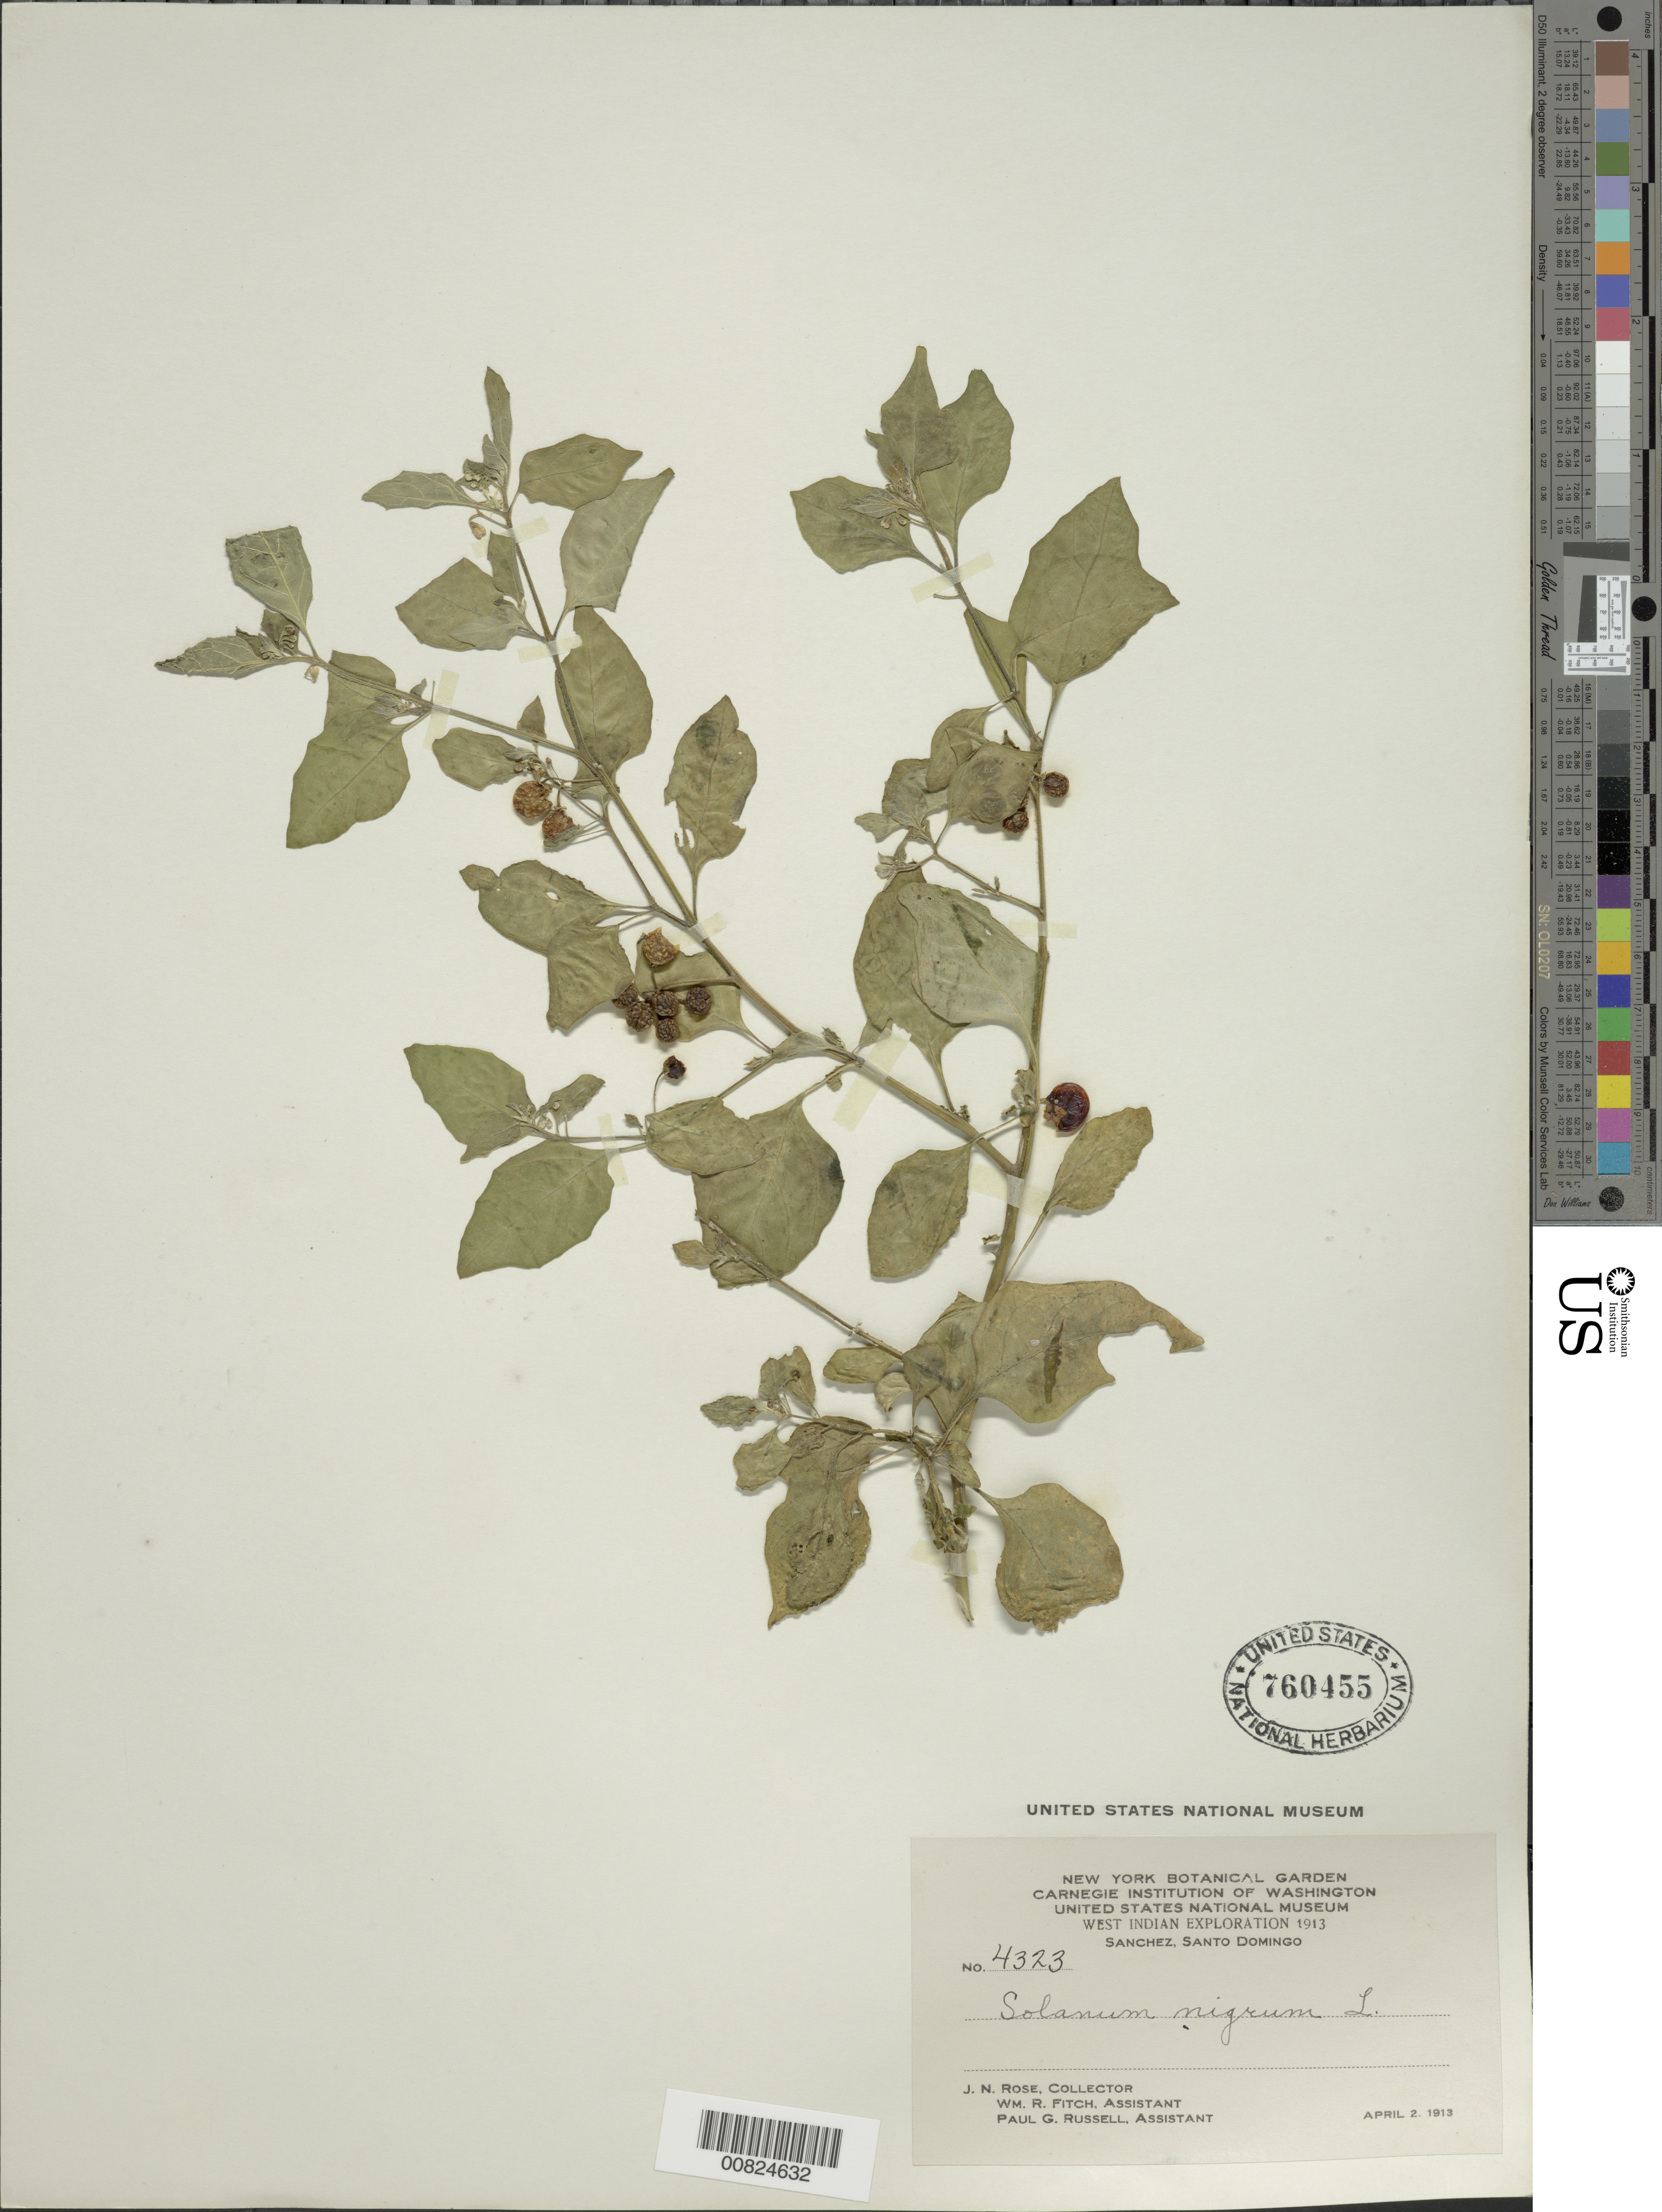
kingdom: Plantae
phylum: Tracheophyta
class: Magnoliopsida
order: Solanales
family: Solanaceae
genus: Solanum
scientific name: Solanum nigrum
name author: L.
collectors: J. N. Rose, W. R. Fitch & P. G. Russell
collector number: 4323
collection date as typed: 02 Apr 1913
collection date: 1913-04-02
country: Dominican Republic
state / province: Sanchez Ramirez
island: Hispaniola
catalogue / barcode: US 760455